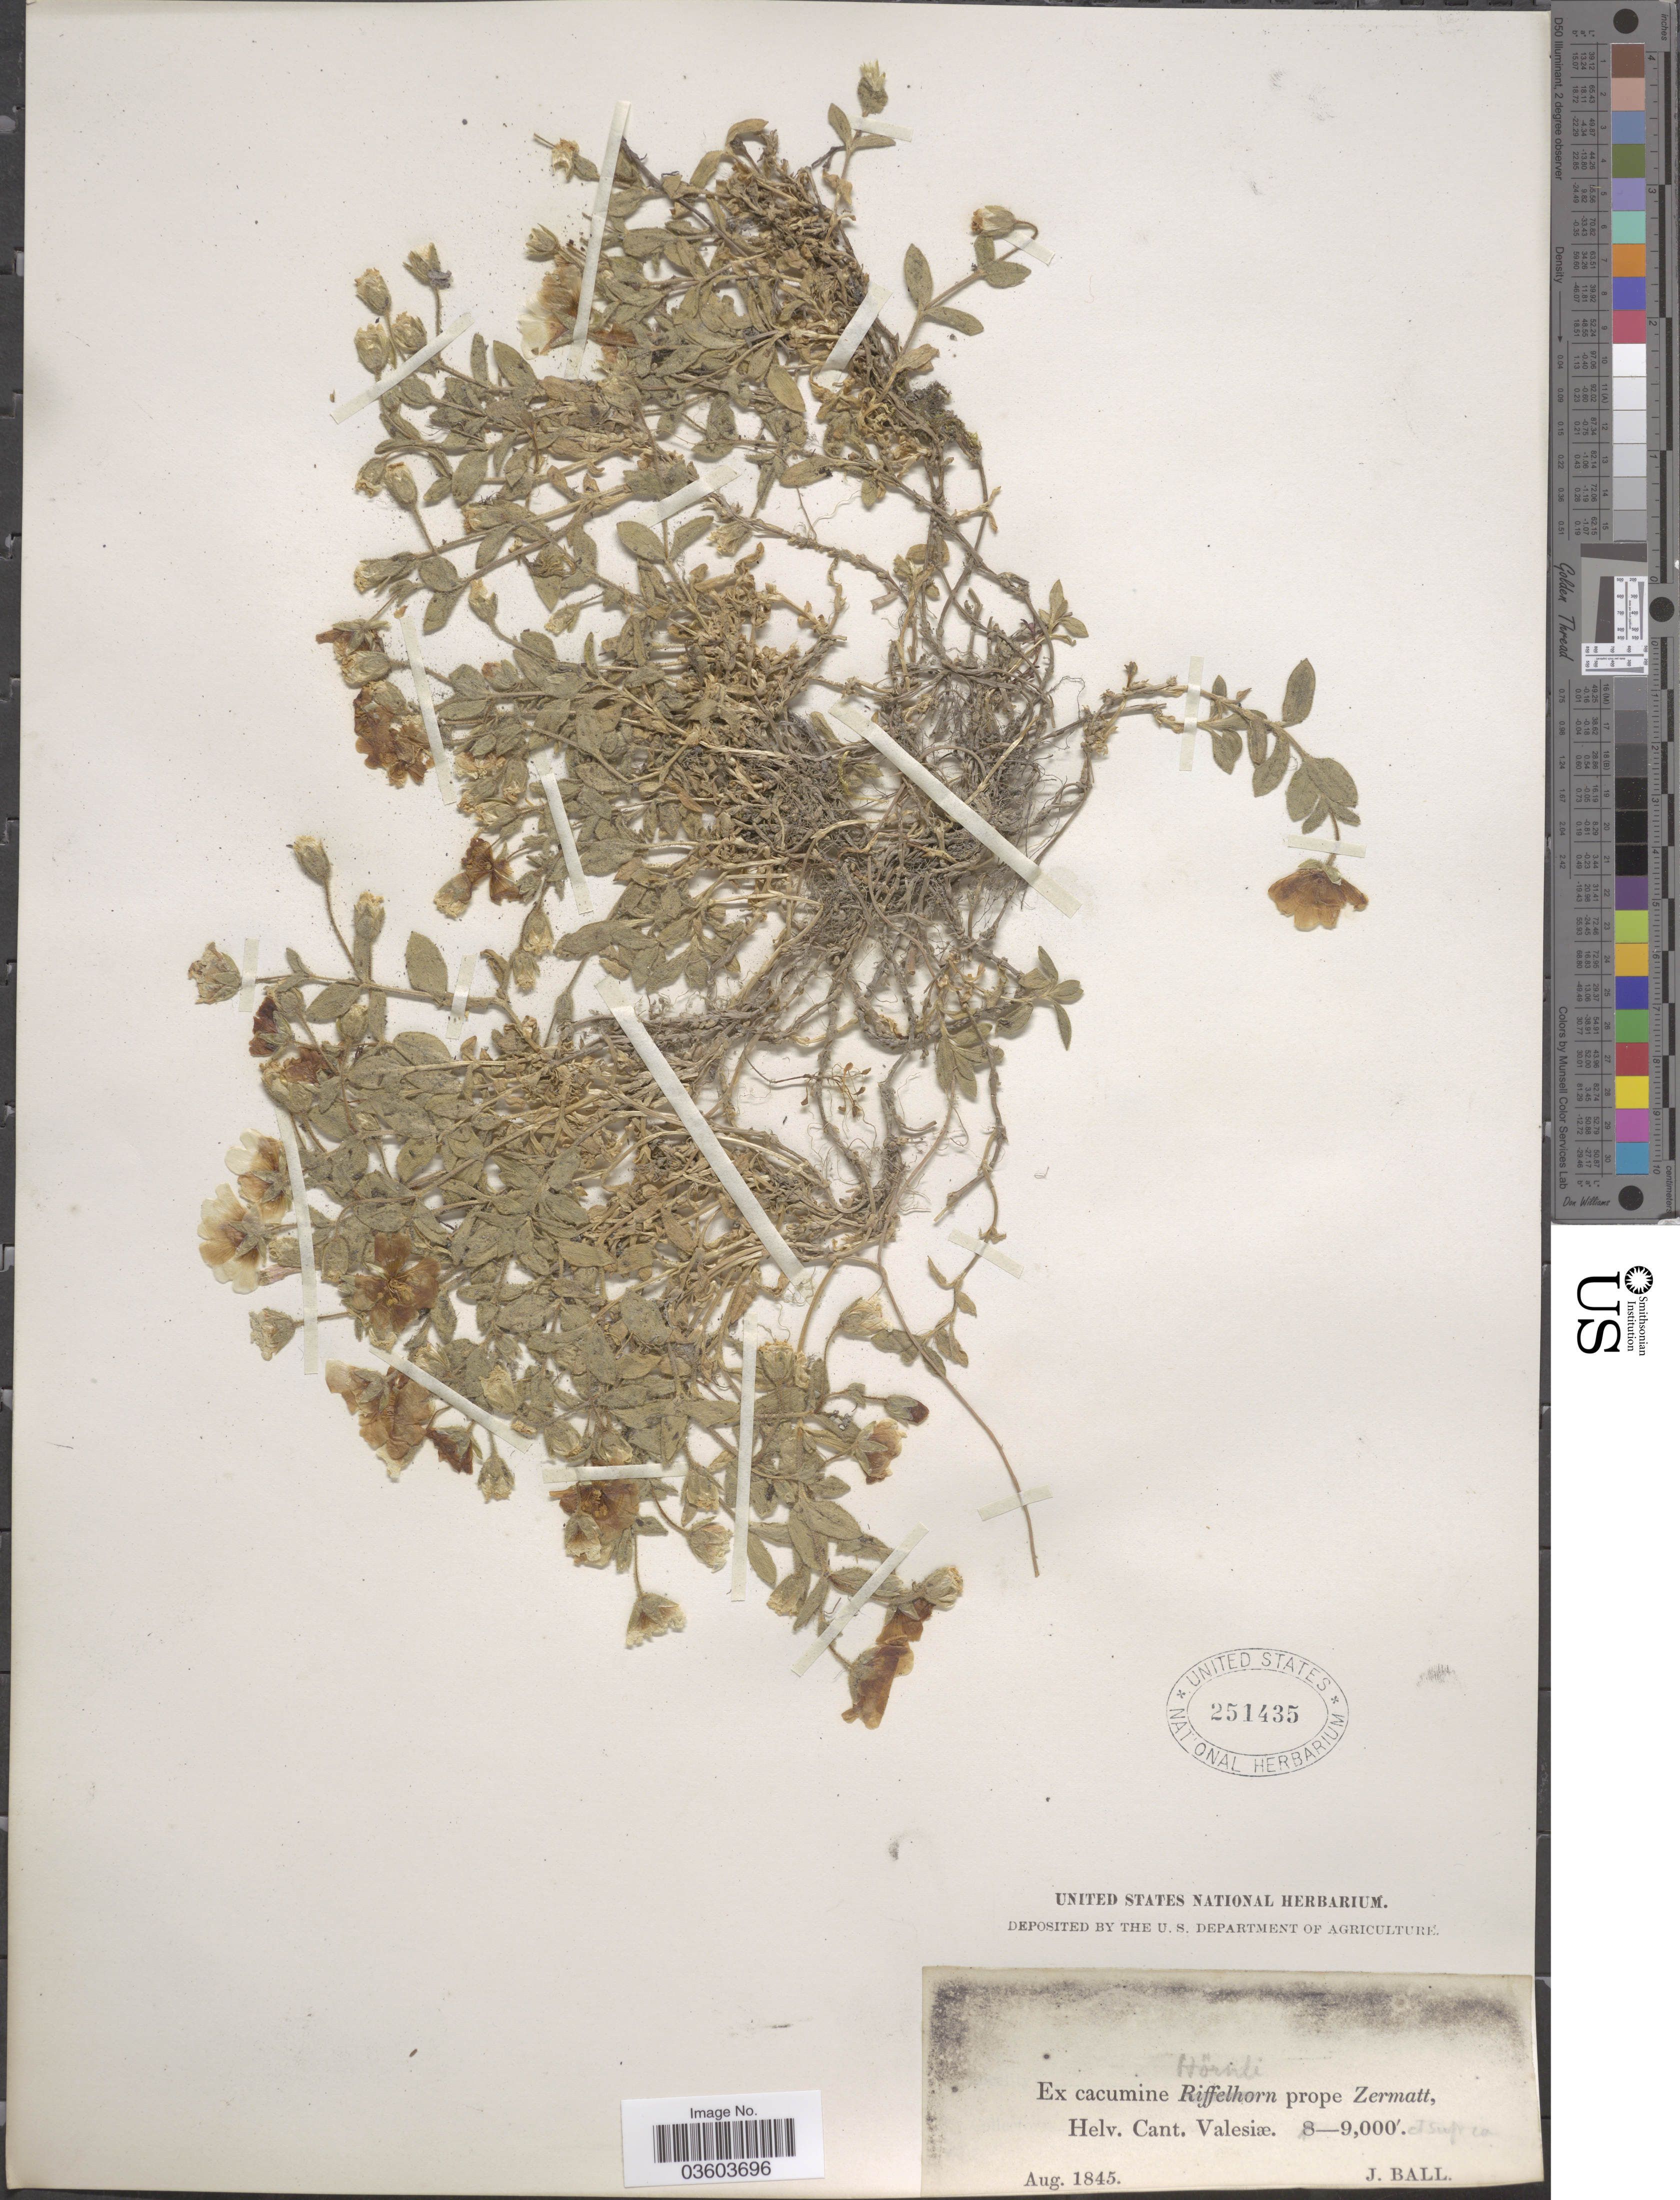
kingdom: Plantae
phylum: Tracheophyta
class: Magnoliopsida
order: Caryophyllales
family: Caryophyllaceae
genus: Cerastium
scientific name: Cerastium sp.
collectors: J. Ball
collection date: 1845-08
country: Switzerland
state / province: Valais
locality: Ex cacumine Hörnli prope Zermatt, Helv. Cant. Valesiæ et Supra.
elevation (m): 2743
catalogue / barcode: US 251435